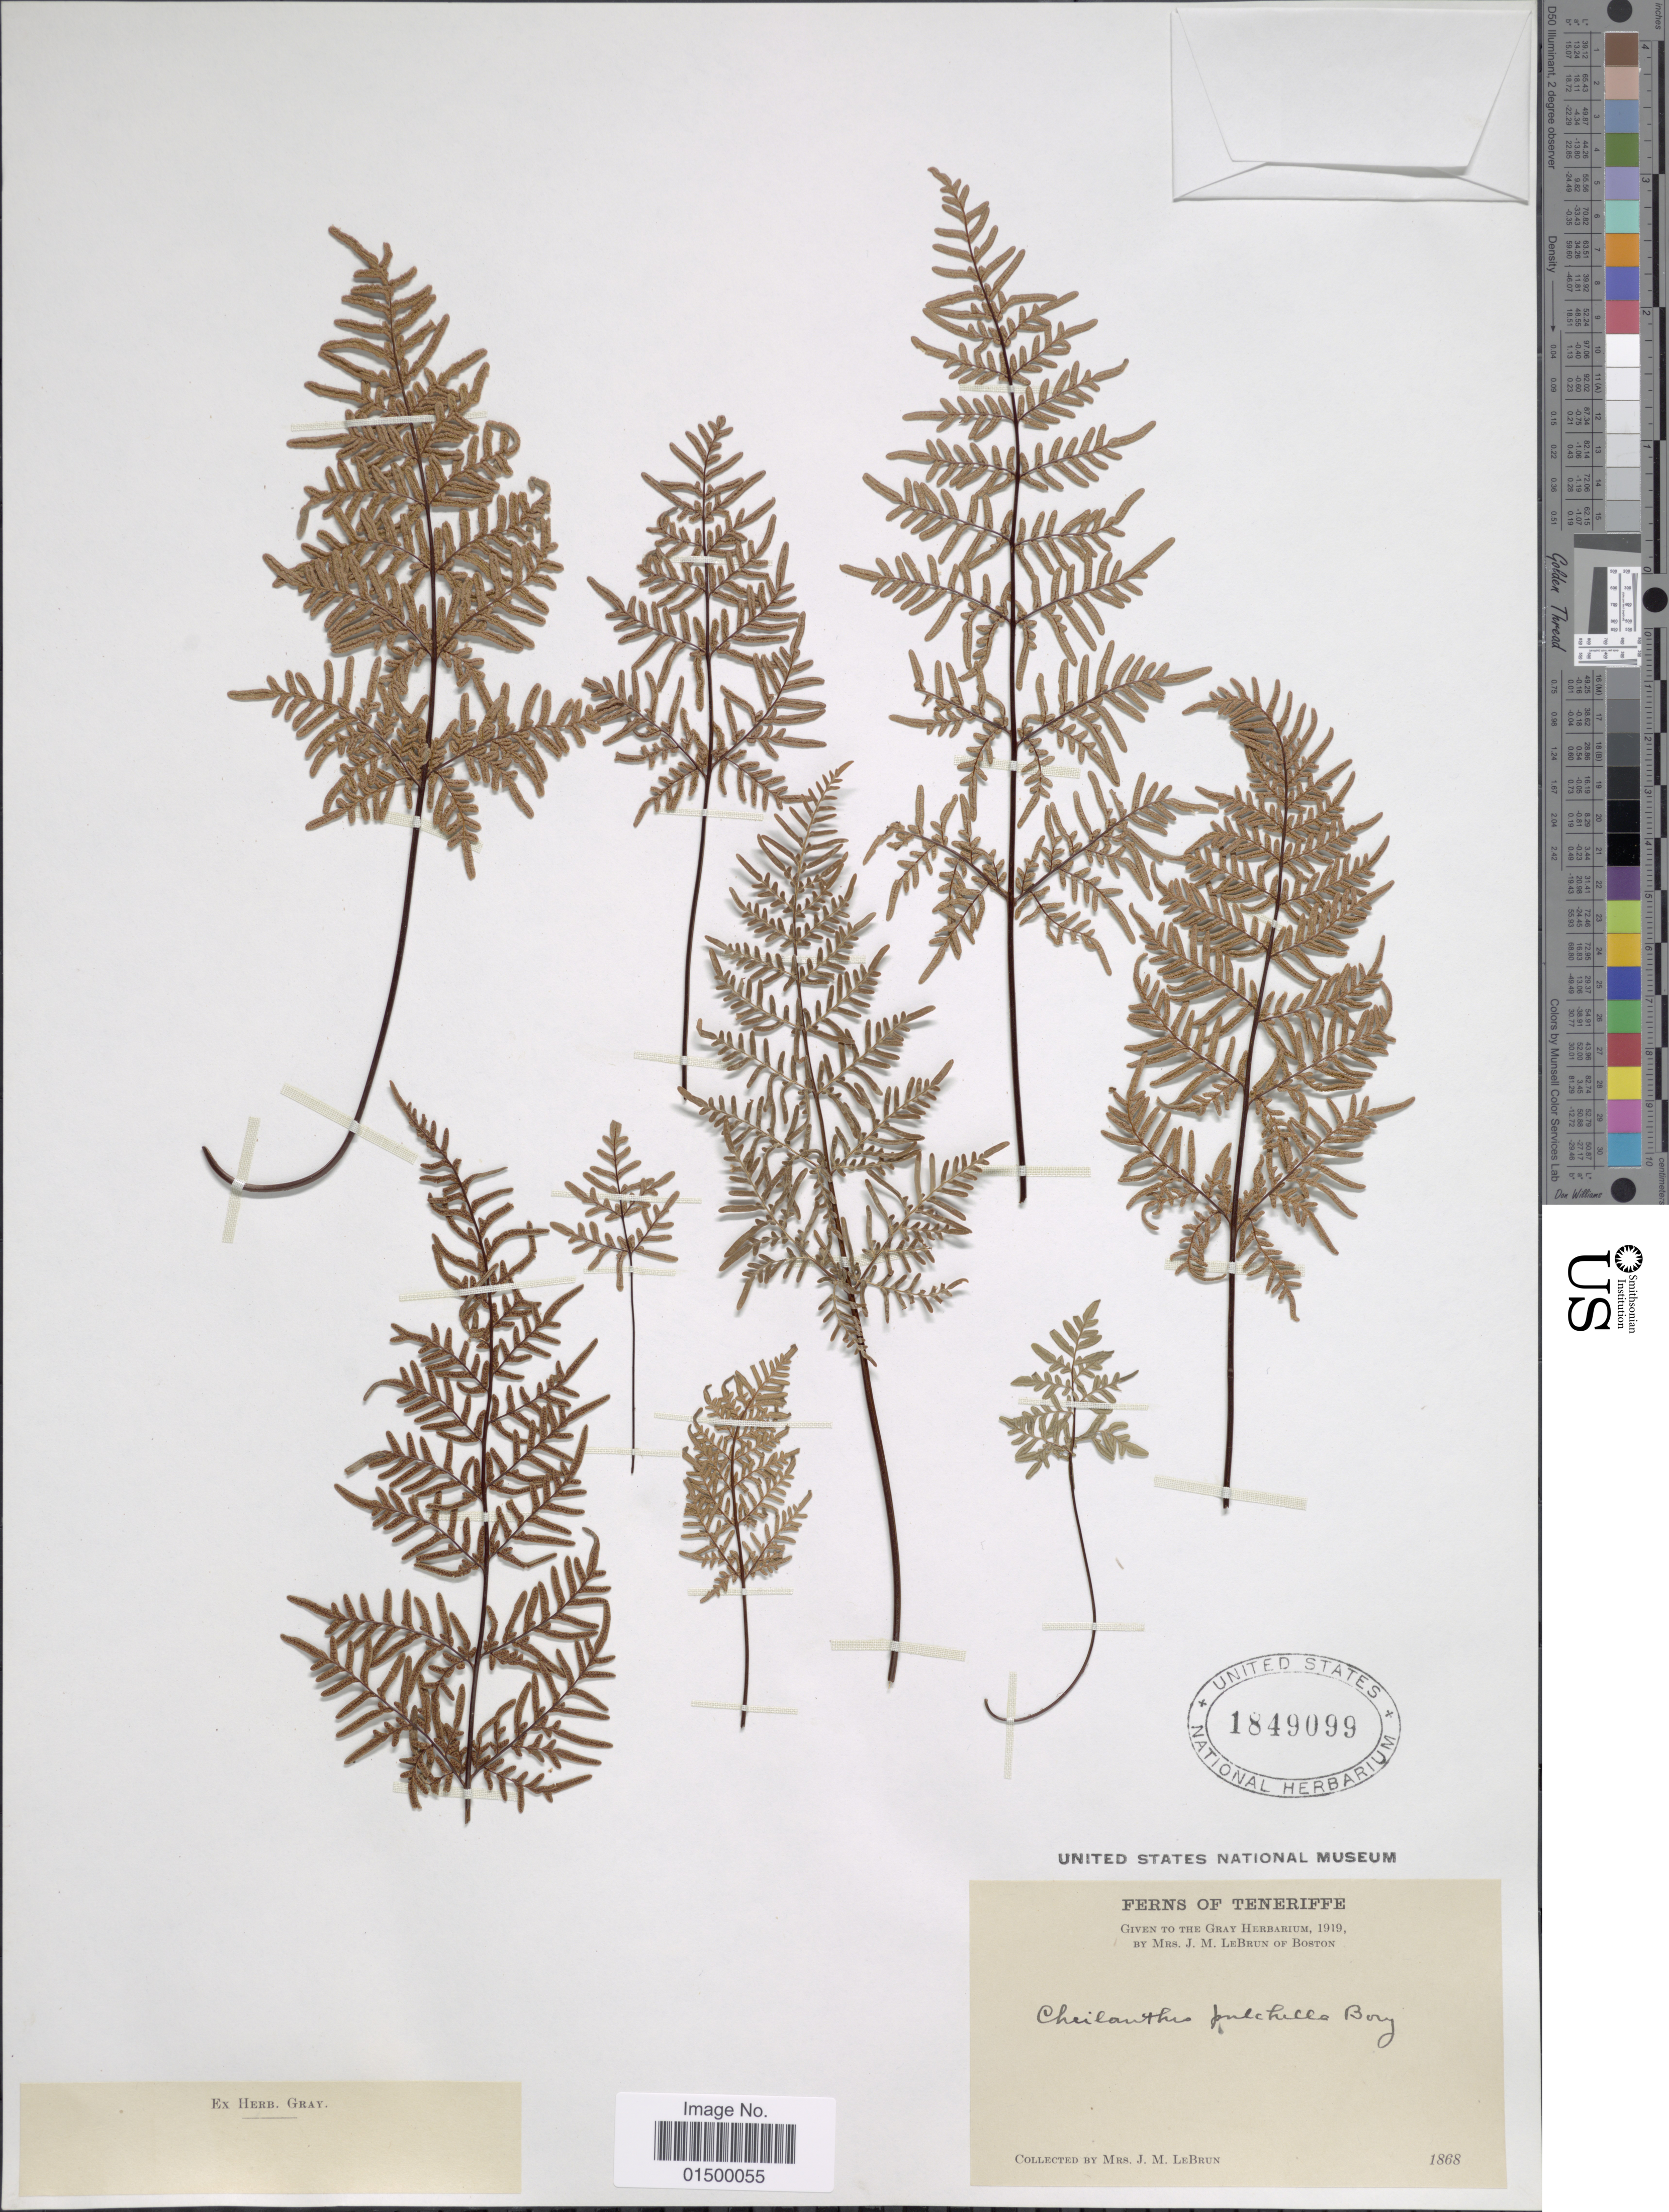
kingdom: Plantae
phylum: Tracheophyta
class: Polypodiopsida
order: Polypodiales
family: Pteridaceae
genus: Cheilanthes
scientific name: Cheilanthes pulchella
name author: Bory ex Willd.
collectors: Mrs. J. M. Lebrun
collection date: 1868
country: Spain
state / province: Canarias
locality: Ferns of Tenerife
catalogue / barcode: US 1849099